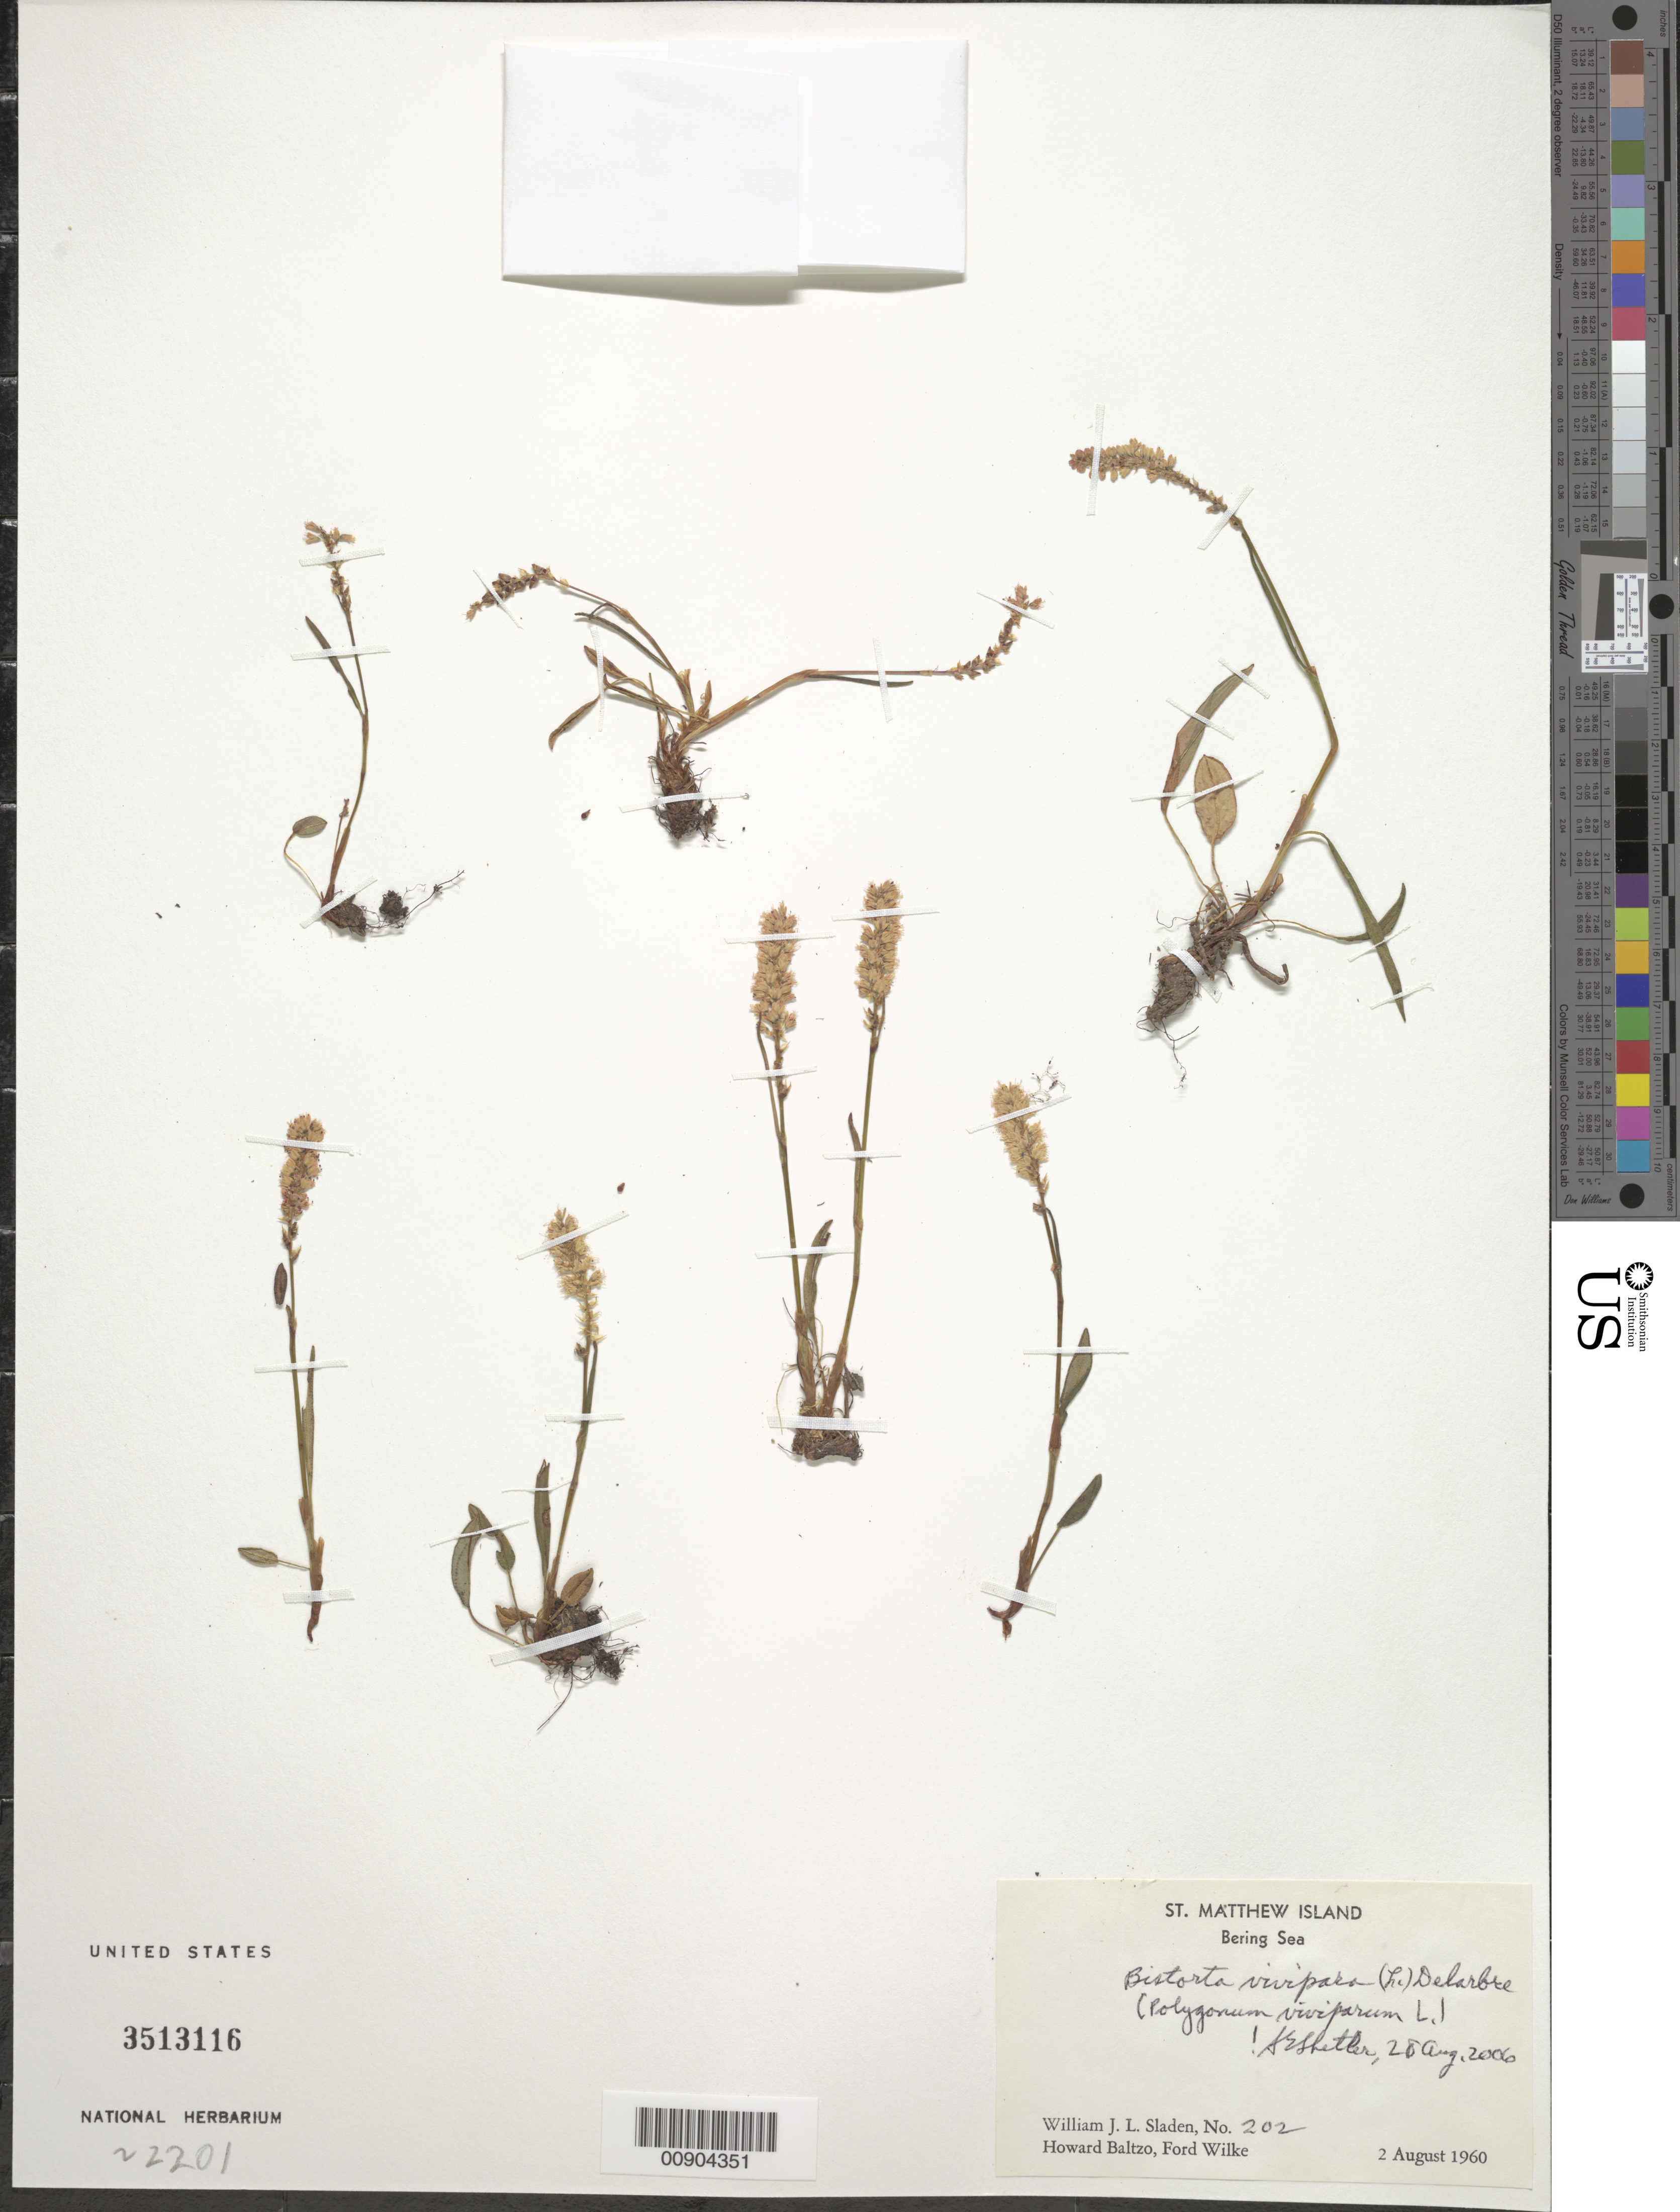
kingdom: Plantae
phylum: Tracheophyta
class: Magnoliopsida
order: Caryophyllales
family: Polygonaceae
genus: Bistorta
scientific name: Bistorta vivipara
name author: (L.) Delarbre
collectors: W. Sladen, H. Baltzo & F. Wilke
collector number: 202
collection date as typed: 02 Aug 1960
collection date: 1960-08-02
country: United States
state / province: Alaska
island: St. Matthew Island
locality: St. Matthew Island, Bering Sea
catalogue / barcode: US 3503116